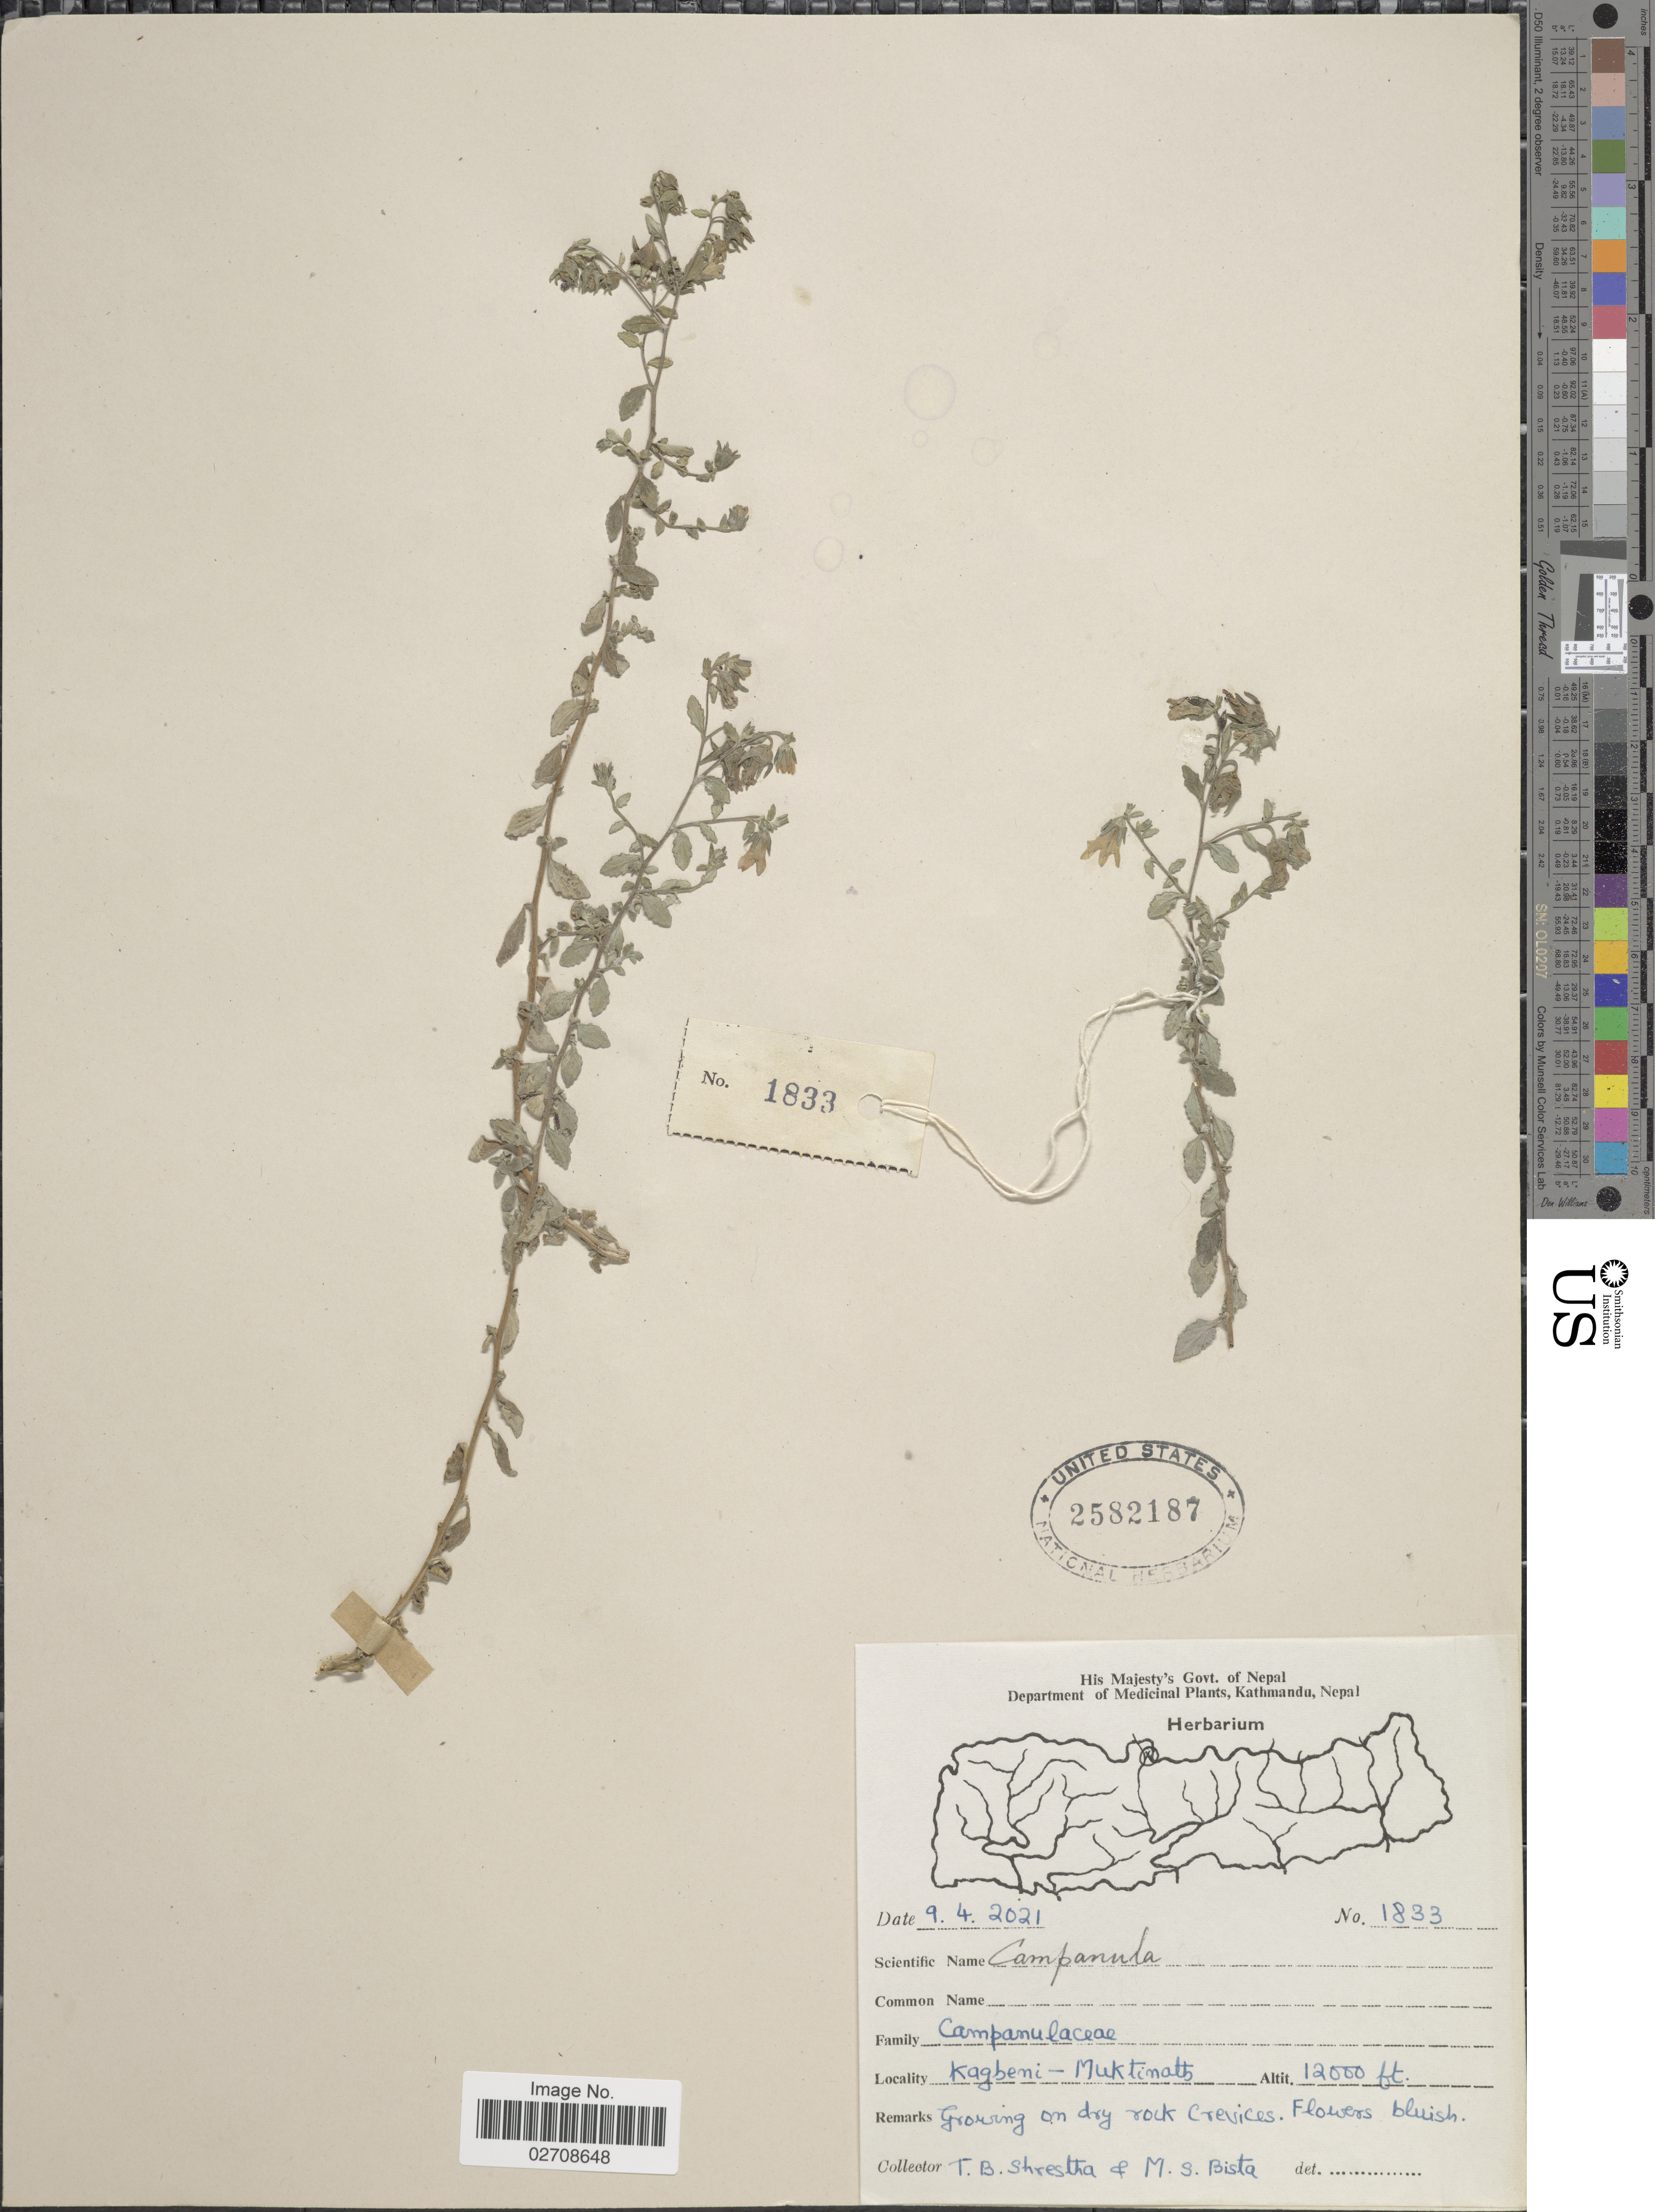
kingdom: Plantae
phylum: Tracheophyta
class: Magnoliopsida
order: Asterales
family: Campanulaceae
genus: Campanula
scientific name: Campanula sp.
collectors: T. B. Shrestha & M. Bista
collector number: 1833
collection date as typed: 20-4-2021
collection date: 1964-08-04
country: Nepal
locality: Kagbeni-Muktinatts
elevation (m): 3658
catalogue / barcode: US 2582187